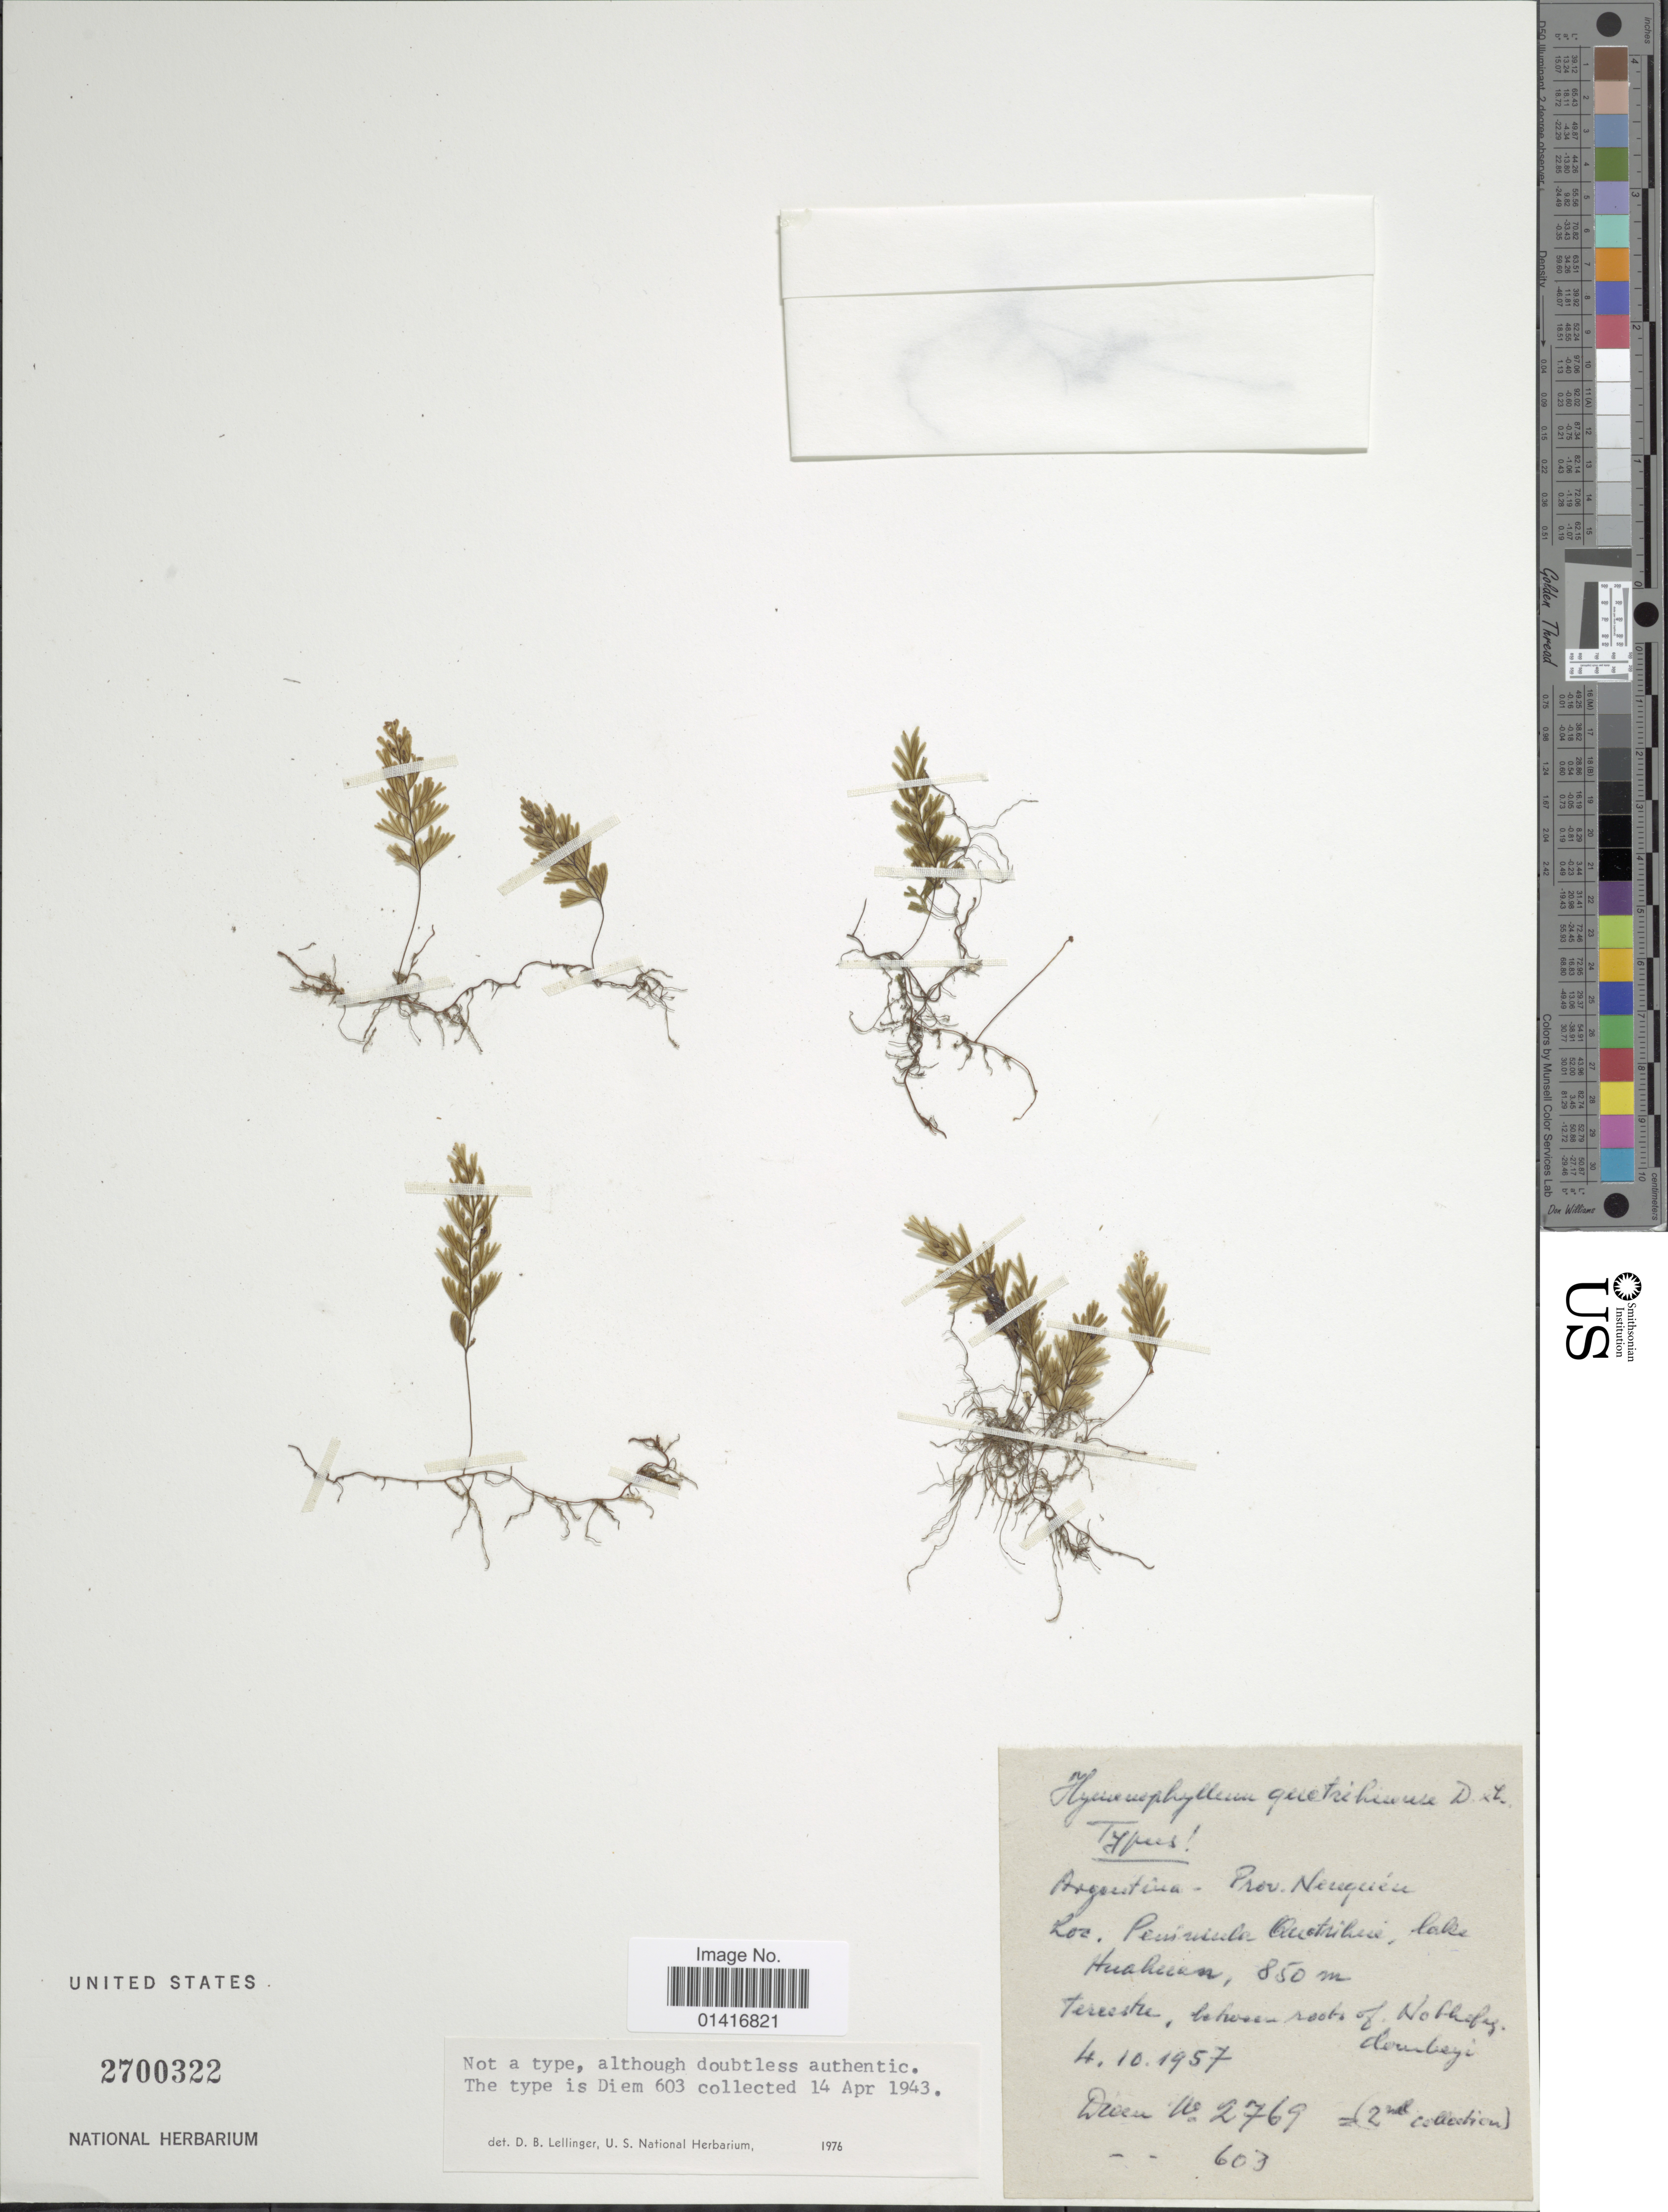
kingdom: Plantae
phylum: Tracheophyta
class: Polypodiopsida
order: Hymenophyllales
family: Hymenophyllaceae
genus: Hymenophyllum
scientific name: Hymenophyllum plicatum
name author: Kaulf.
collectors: Diem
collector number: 2769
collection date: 1957-10-04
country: Argentina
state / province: Neuquen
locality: Peninsula Quetrihué, Lake Huahuan.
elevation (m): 850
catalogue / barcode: US 2700322